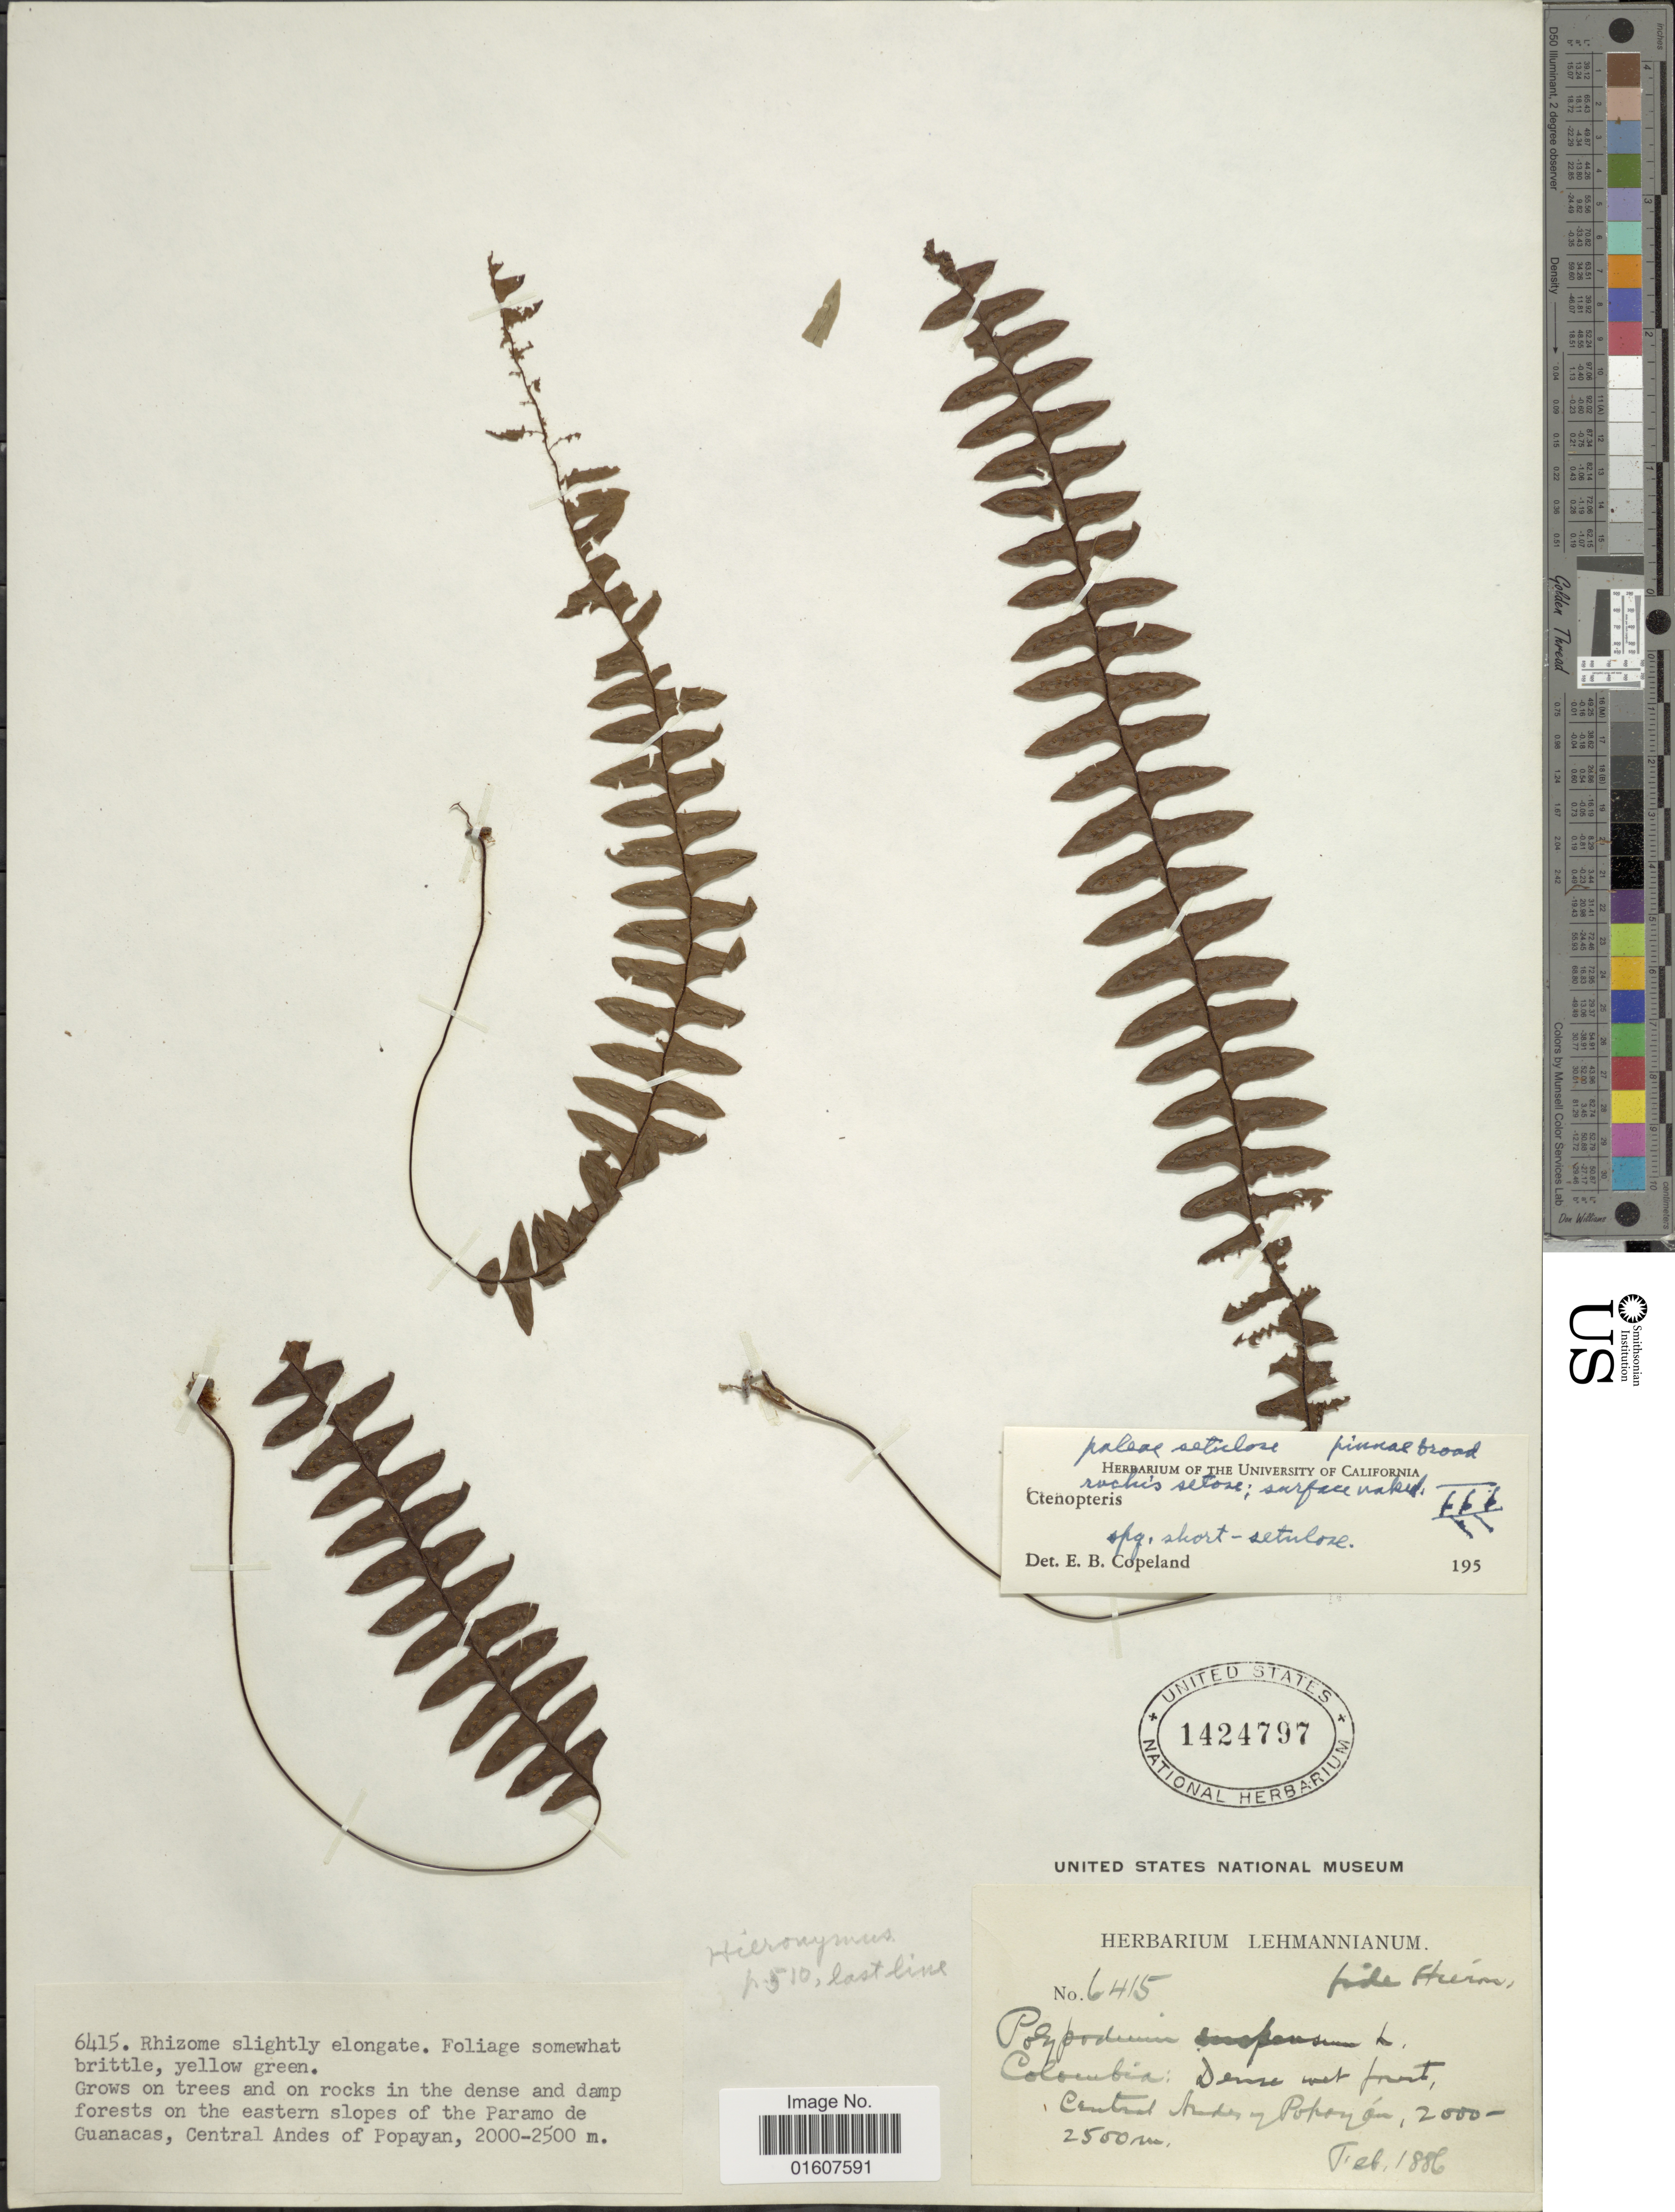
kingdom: Plantae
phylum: Tracheophyta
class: Polypodiopsida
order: Polypodiales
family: Polypodiaceae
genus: Terpsichore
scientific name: Terpsichore asplenifolia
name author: (L.) A.R. Sm.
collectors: ex herb. Lehmannianum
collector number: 6415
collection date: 1886-02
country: Colombia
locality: Grows on trees and on rocks in the dense and damp forests on the eastern slopes of the Paramo de Guanacas, Central Andes of Popayan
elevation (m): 2000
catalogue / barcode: US 1424797